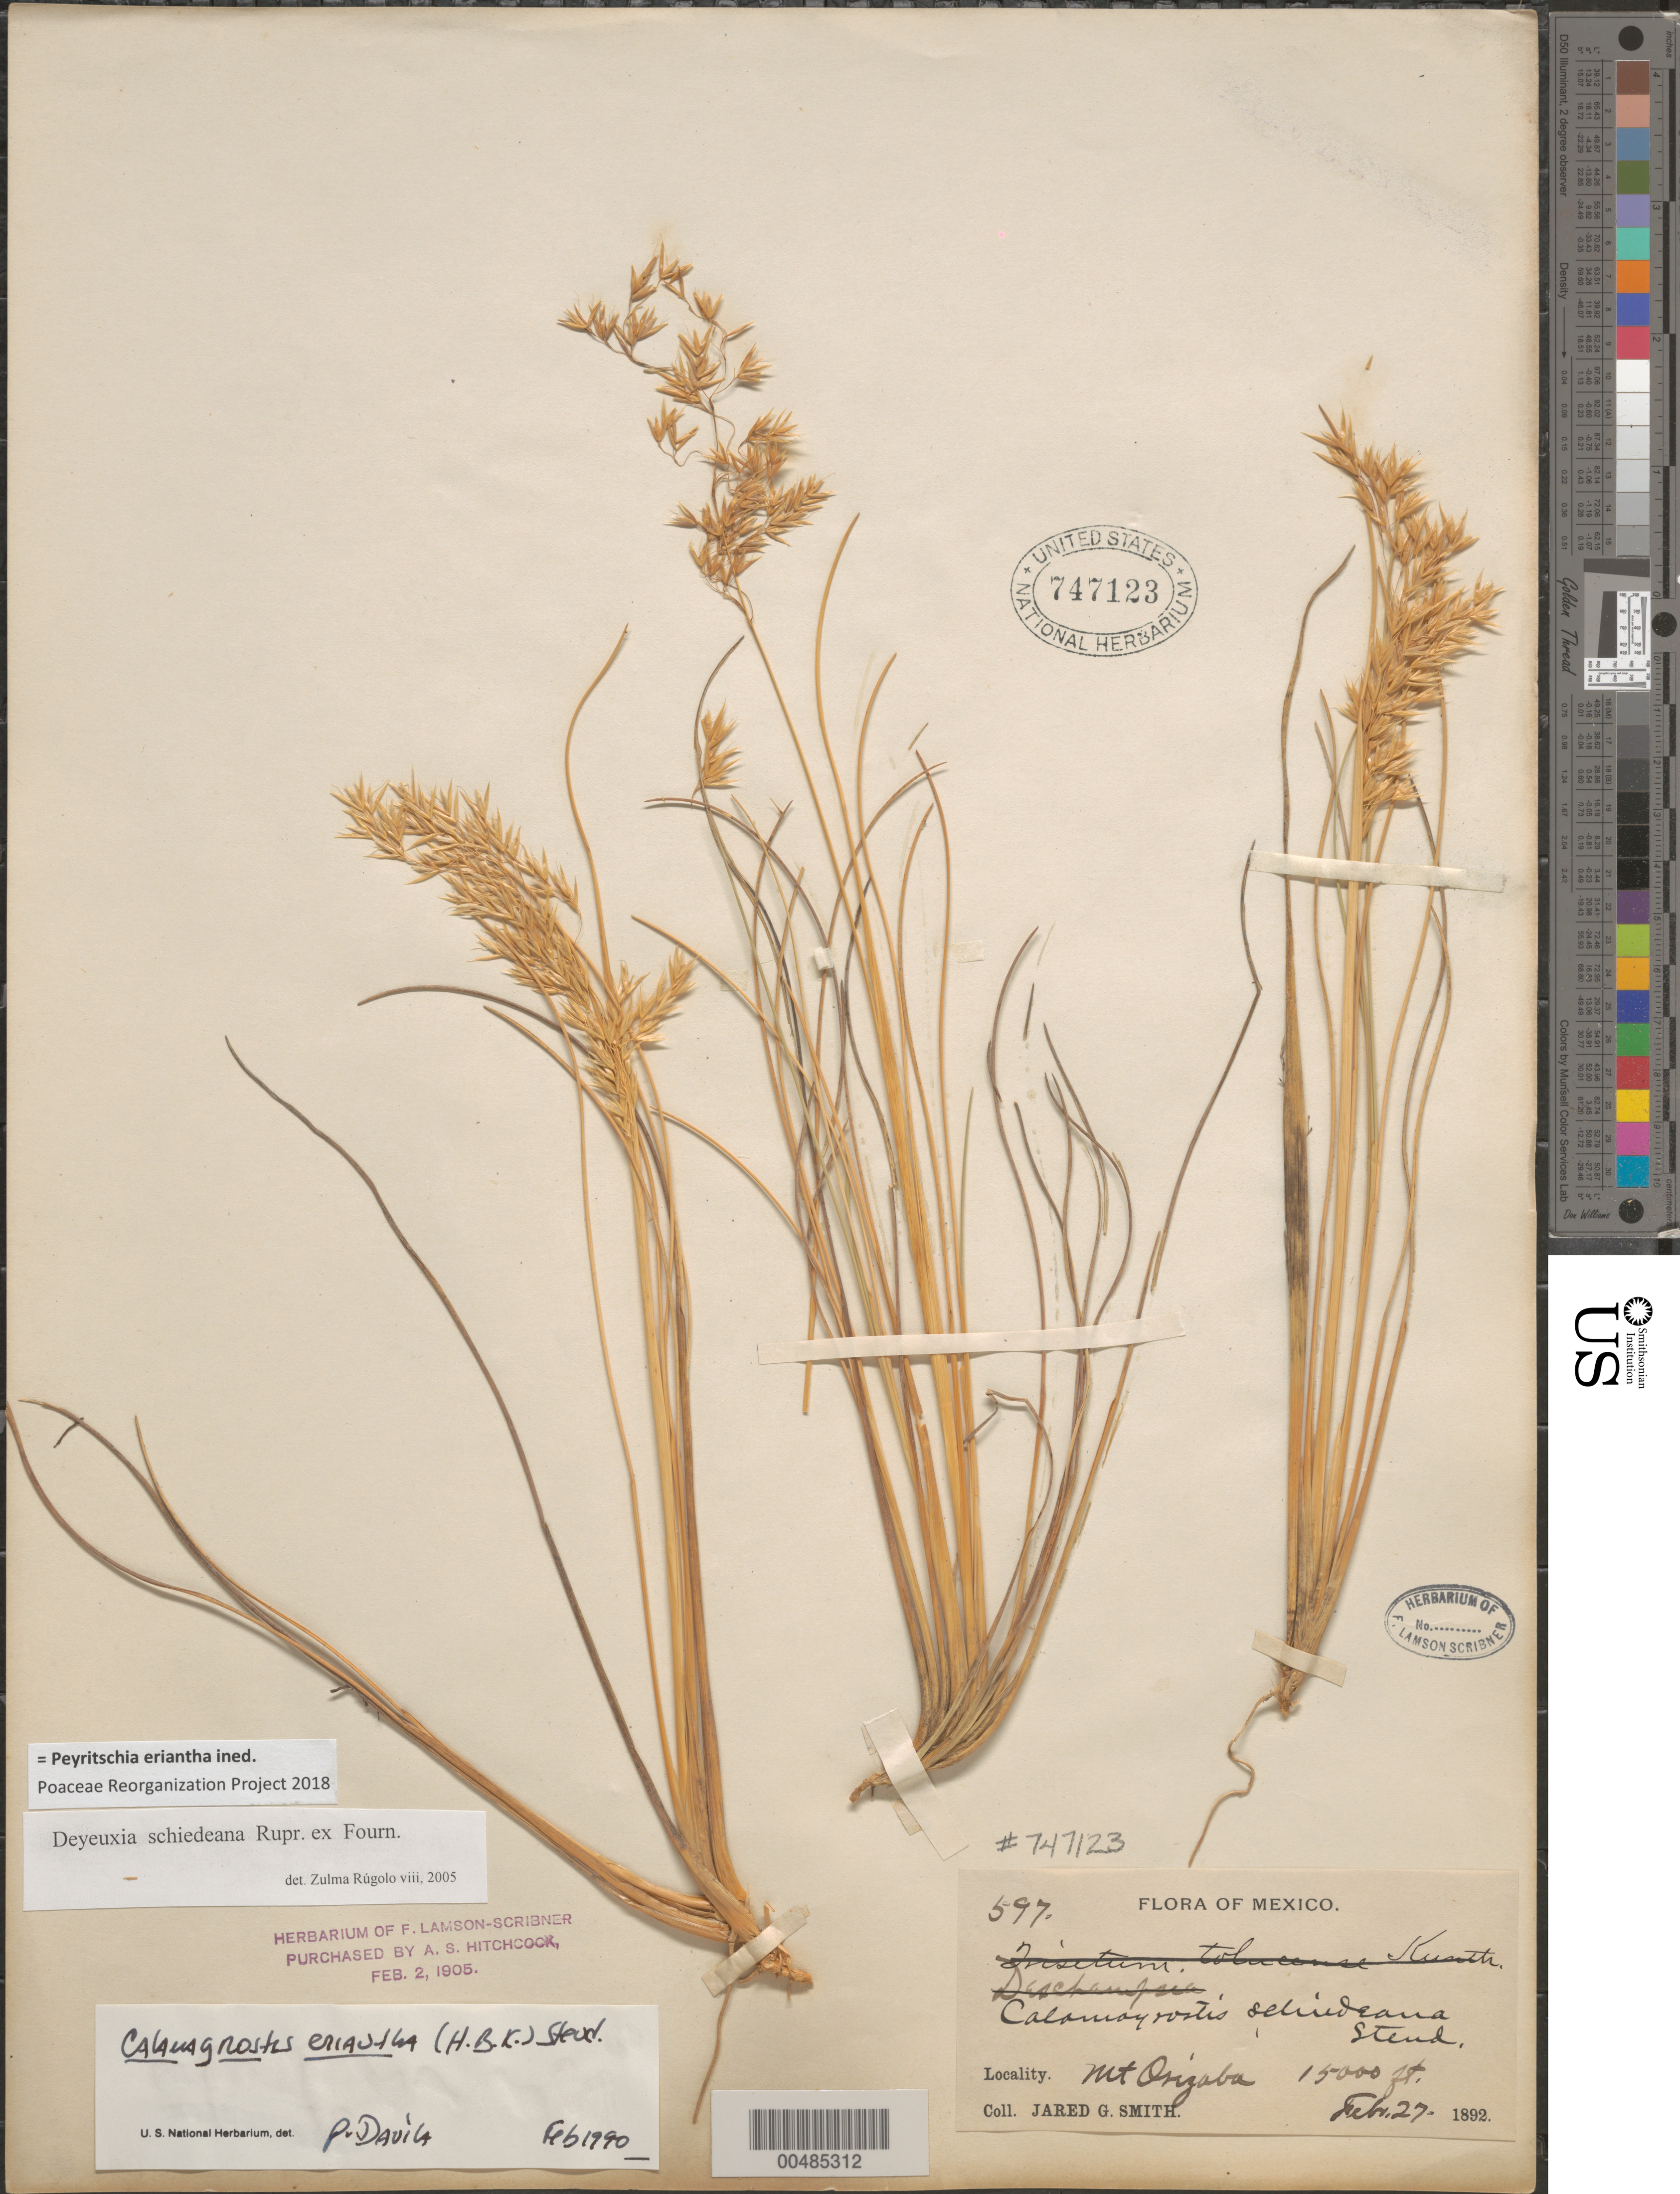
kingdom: Plantae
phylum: Tracheophyta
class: Liliopsida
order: Poales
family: Poaceae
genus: Peyritschia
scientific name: Peyritschia eriantha ined.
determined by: Poaceae Reorganization Project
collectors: J. G. Smith et al.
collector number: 597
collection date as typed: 27 Feb 1892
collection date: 1892-02-27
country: Mexico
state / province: Puebla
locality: Mt. Orizaba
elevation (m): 4572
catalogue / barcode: US 747123